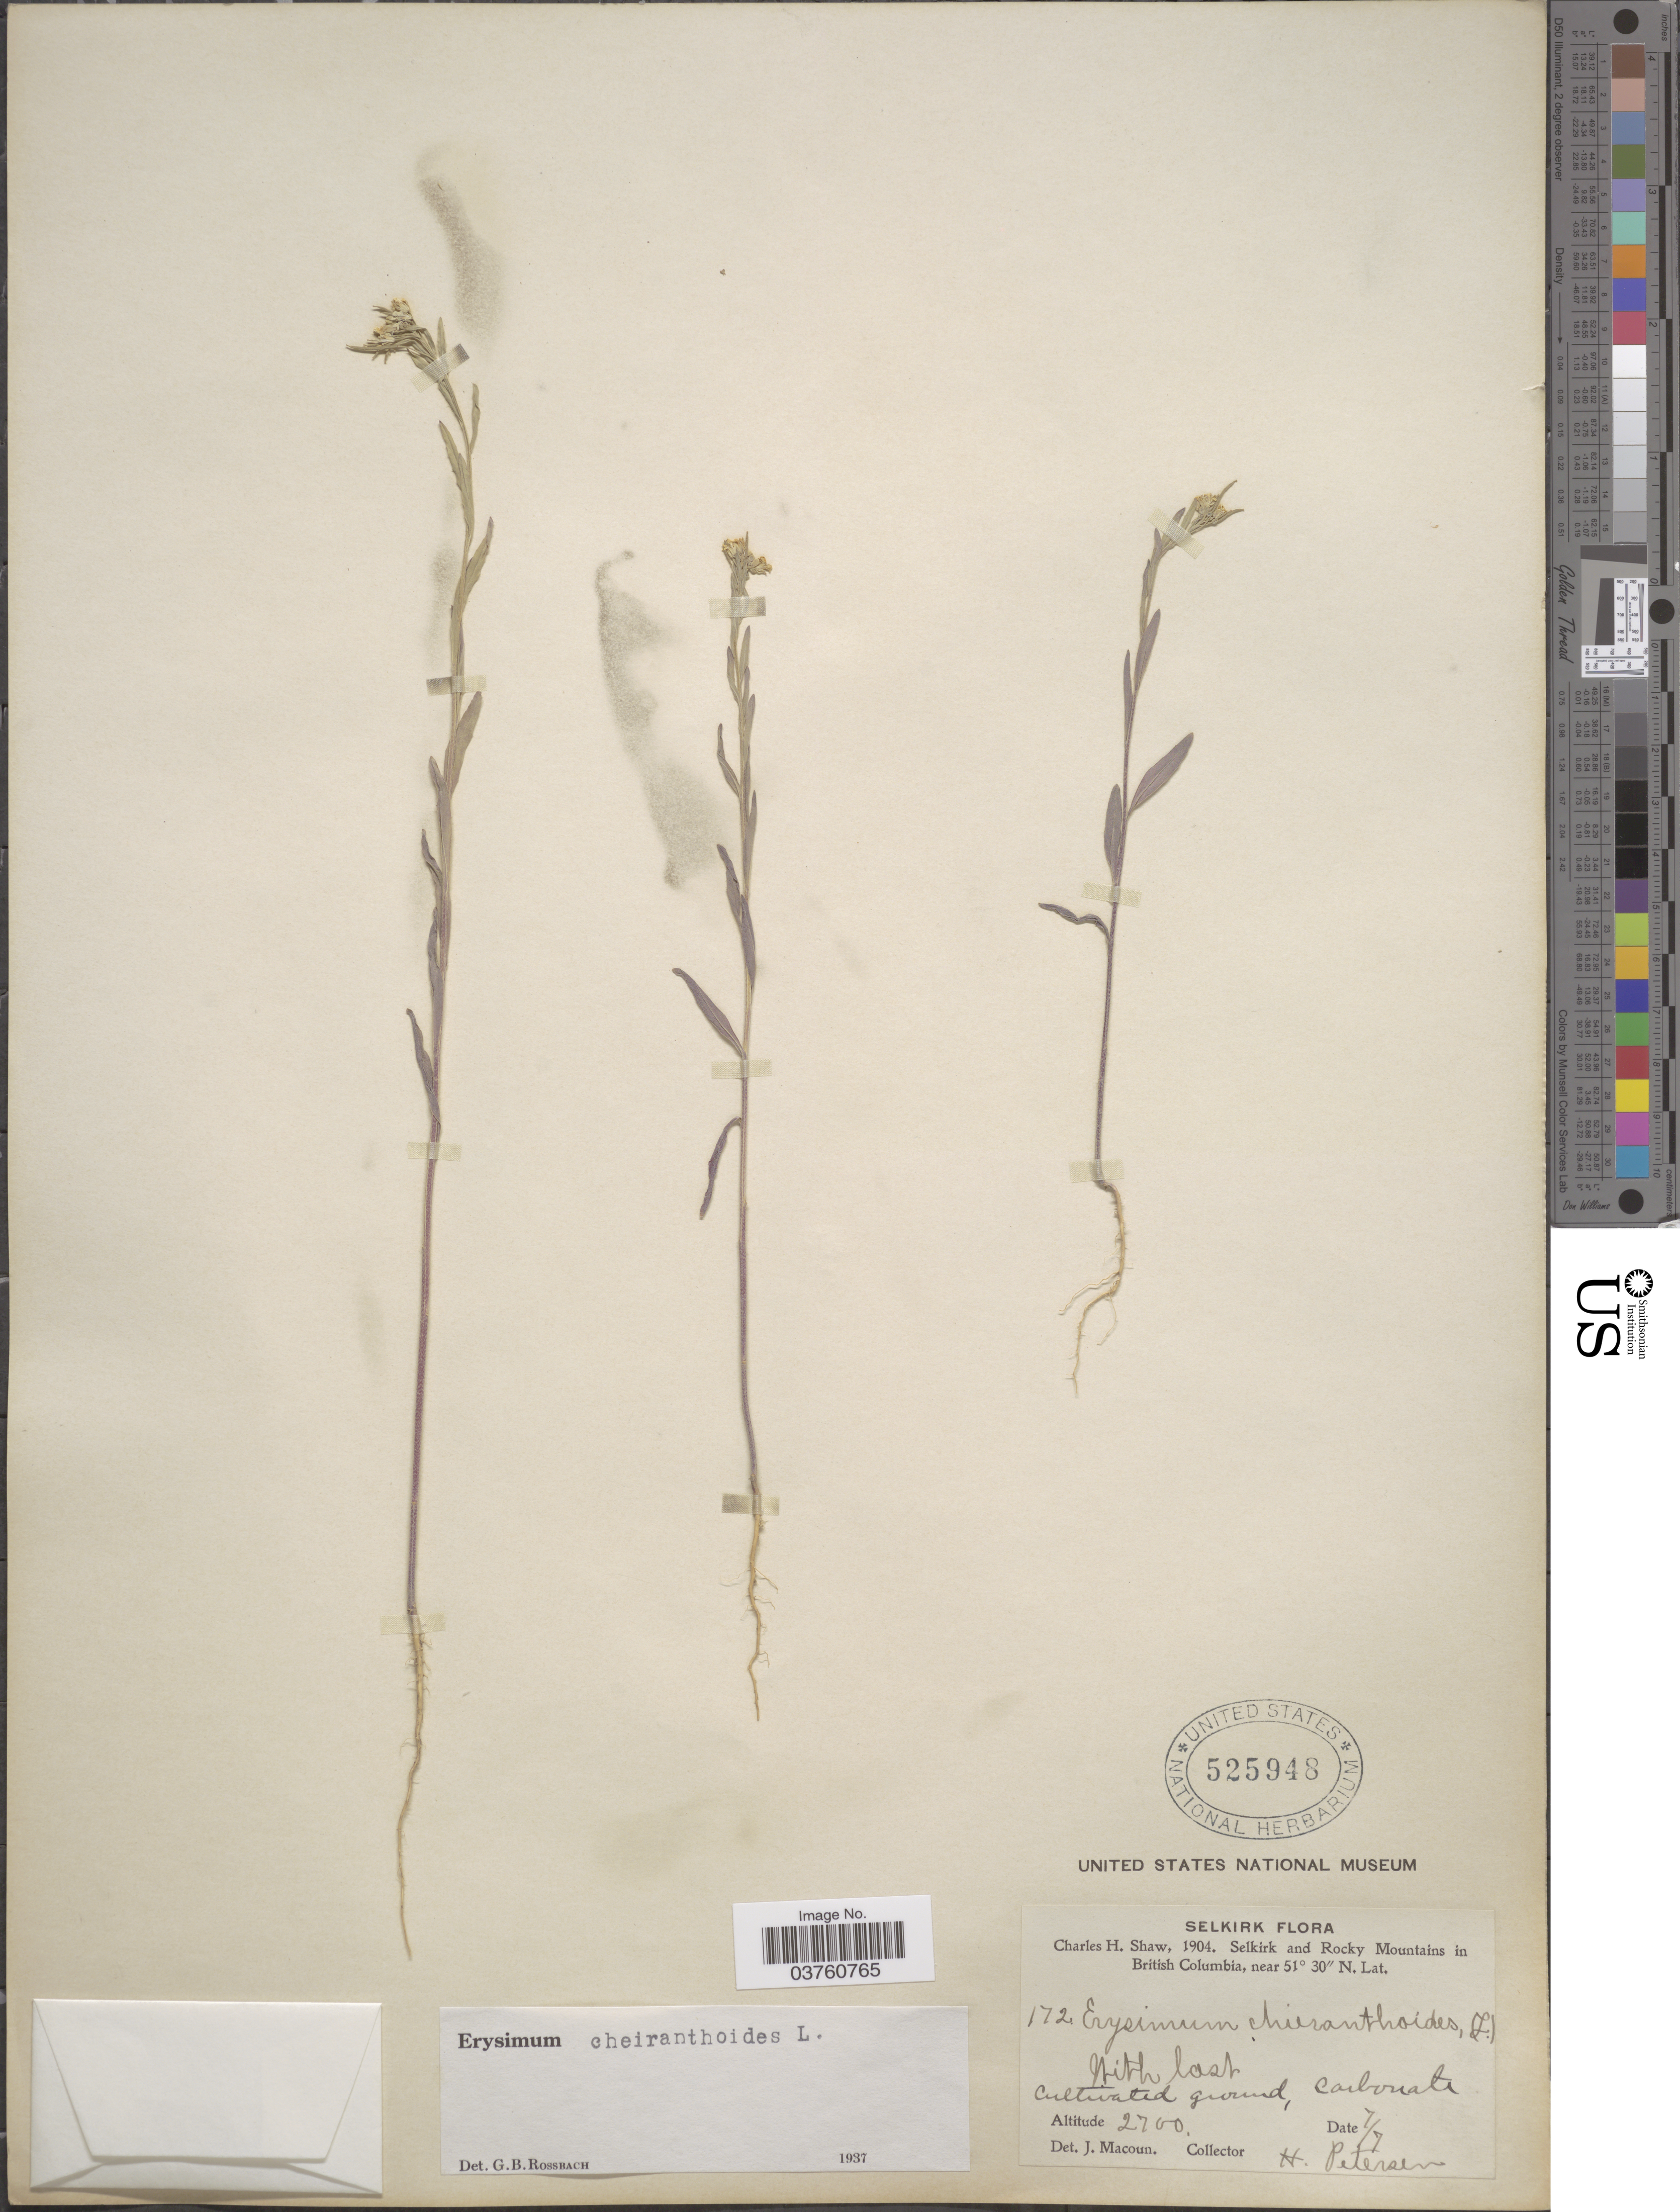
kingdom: Plantae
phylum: Tracheophyta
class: Magnoliopsida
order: Brassicales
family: Brassicaceae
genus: Erysimum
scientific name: Erysimum cheiranthoides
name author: L.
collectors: H. Petersen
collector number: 172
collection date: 1904-07-07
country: Canada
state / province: British Columbia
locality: Selkirk. Selkirk and Rocky Mountains. Carbonate.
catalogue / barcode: US 525948